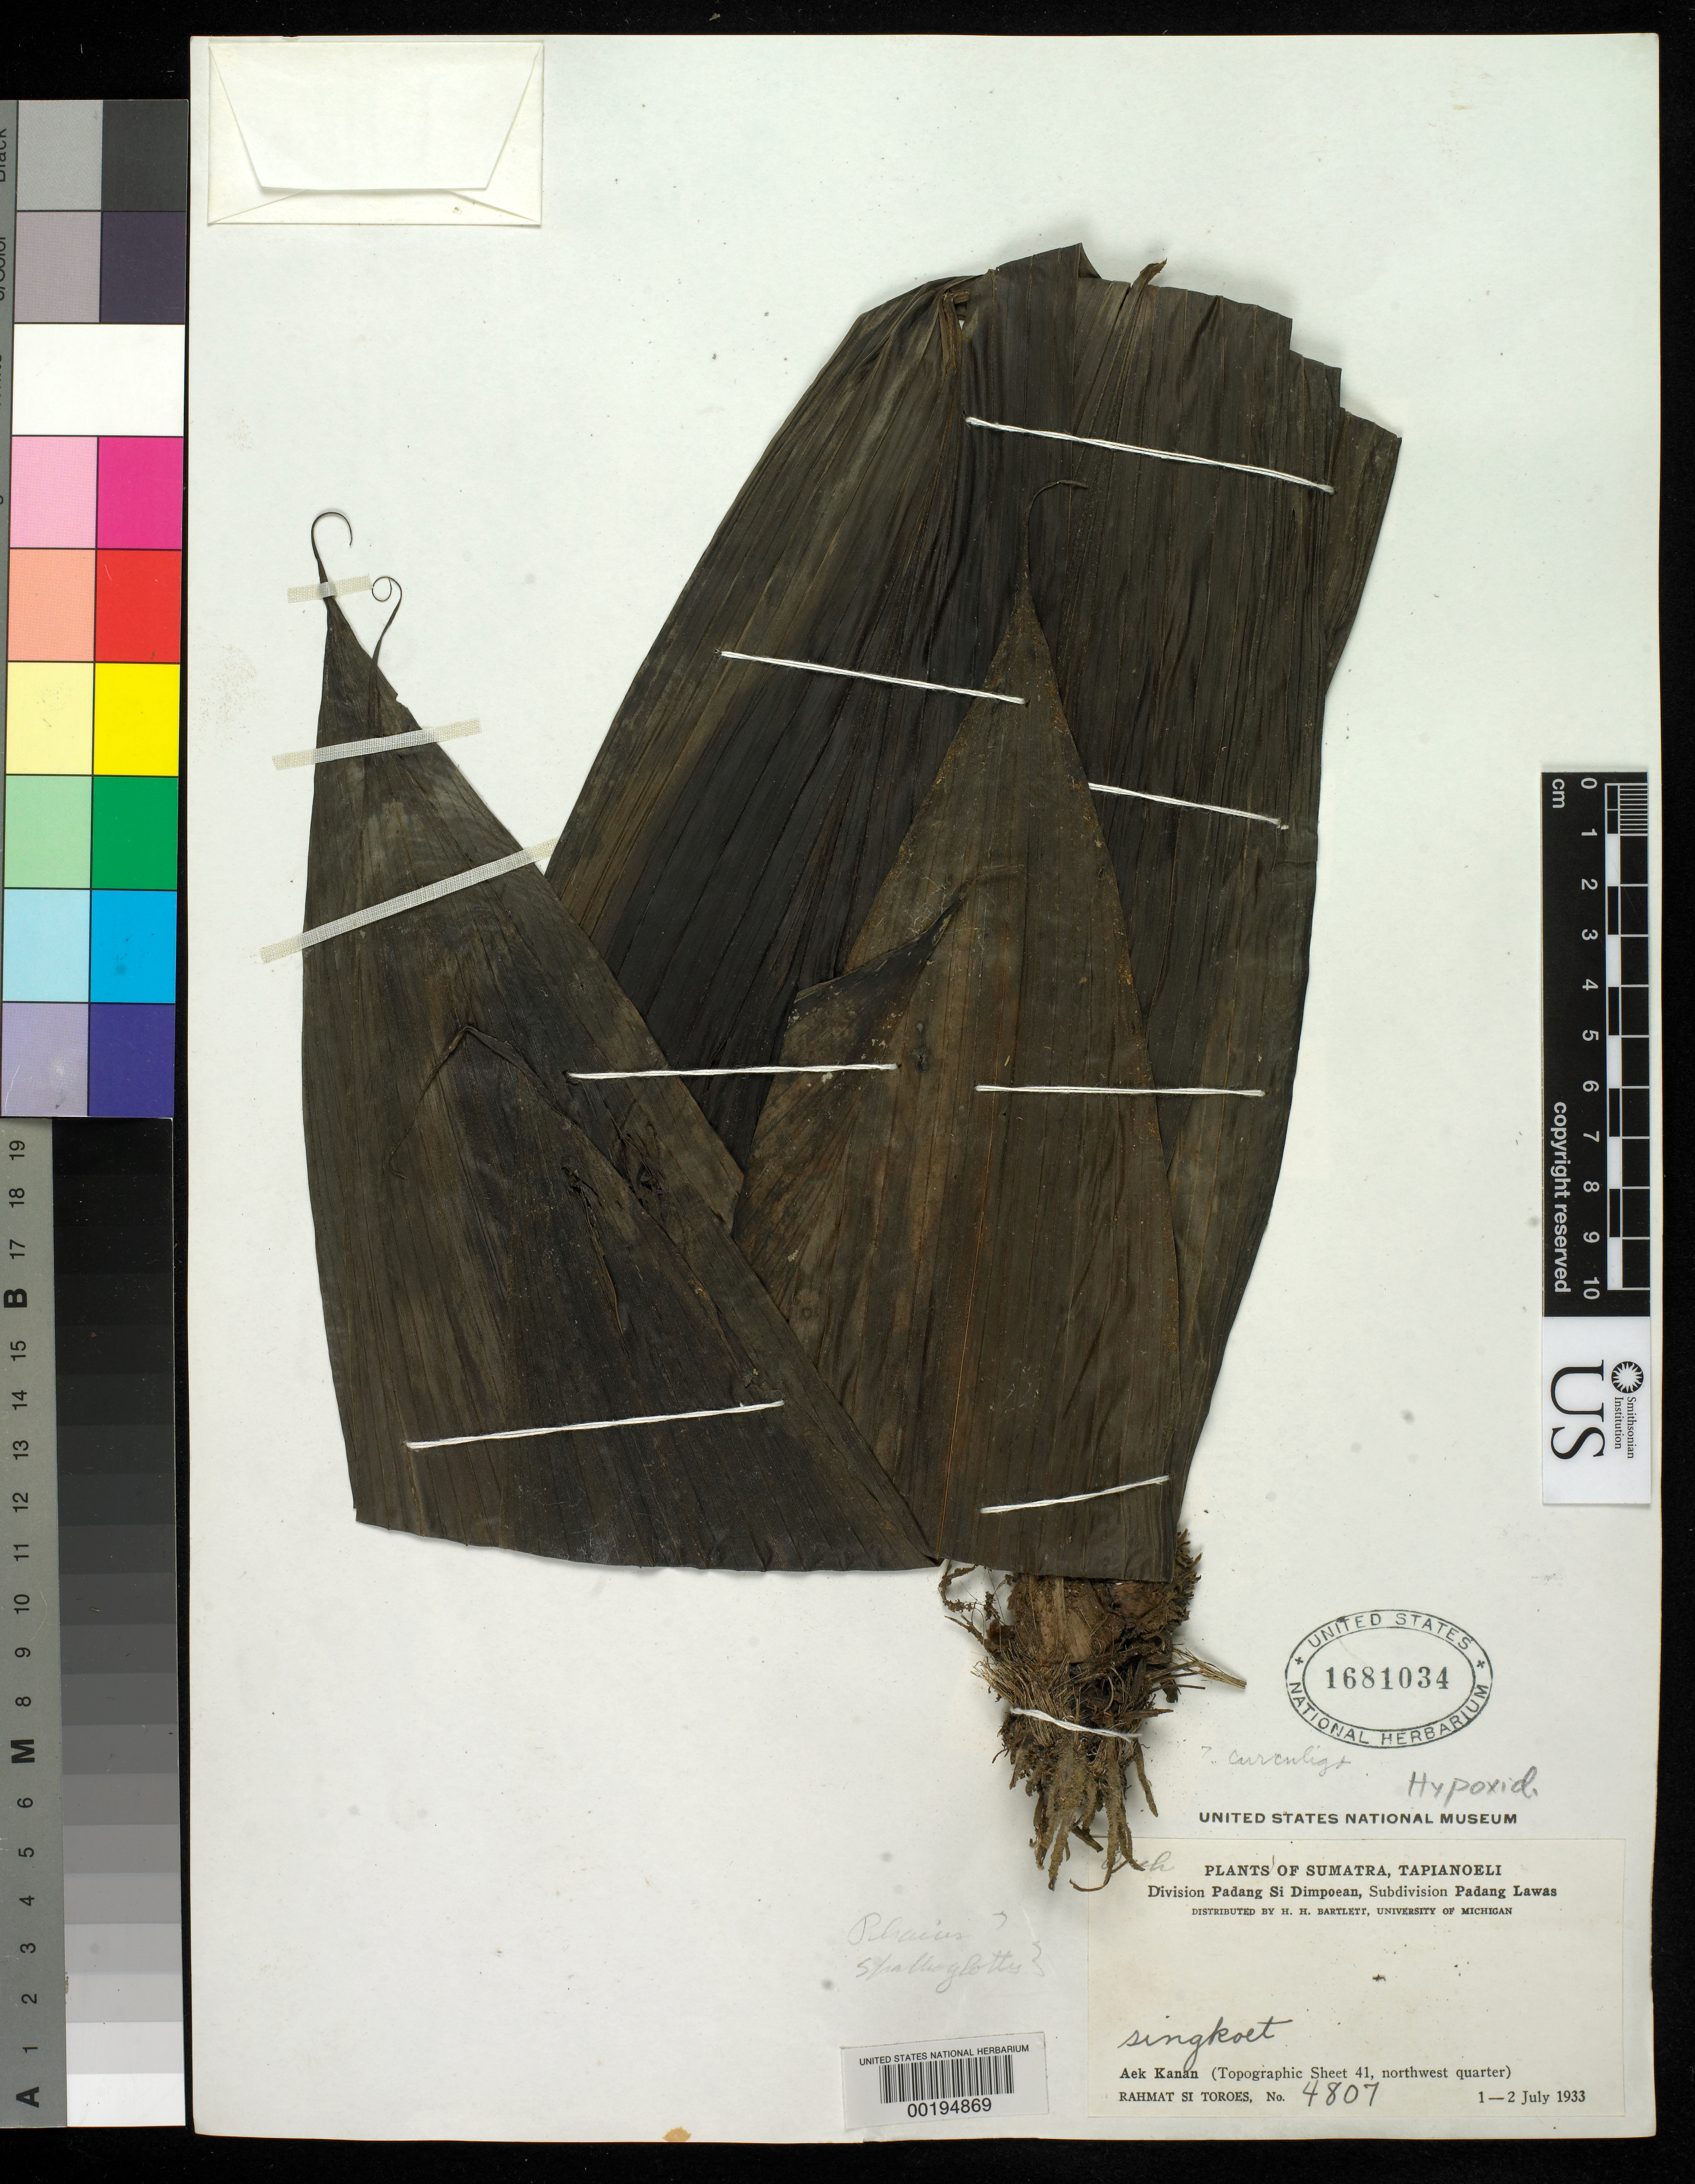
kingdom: Plantae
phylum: Tracheophyta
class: Liliopsida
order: Asparagales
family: Hypoxidaceae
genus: Curculigo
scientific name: Curculigo sp.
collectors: Rahmat Si Boeea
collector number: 4807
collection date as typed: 01 Jul 1933 to 02 Jul 1933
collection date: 1933-07-01/1933-07-02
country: Indonesia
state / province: Sumatra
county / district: Sumatera Utara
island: Sumatra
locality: Padang si dimpoean, singkoet, aek kanan, padang lawas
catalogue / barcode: US 1601034